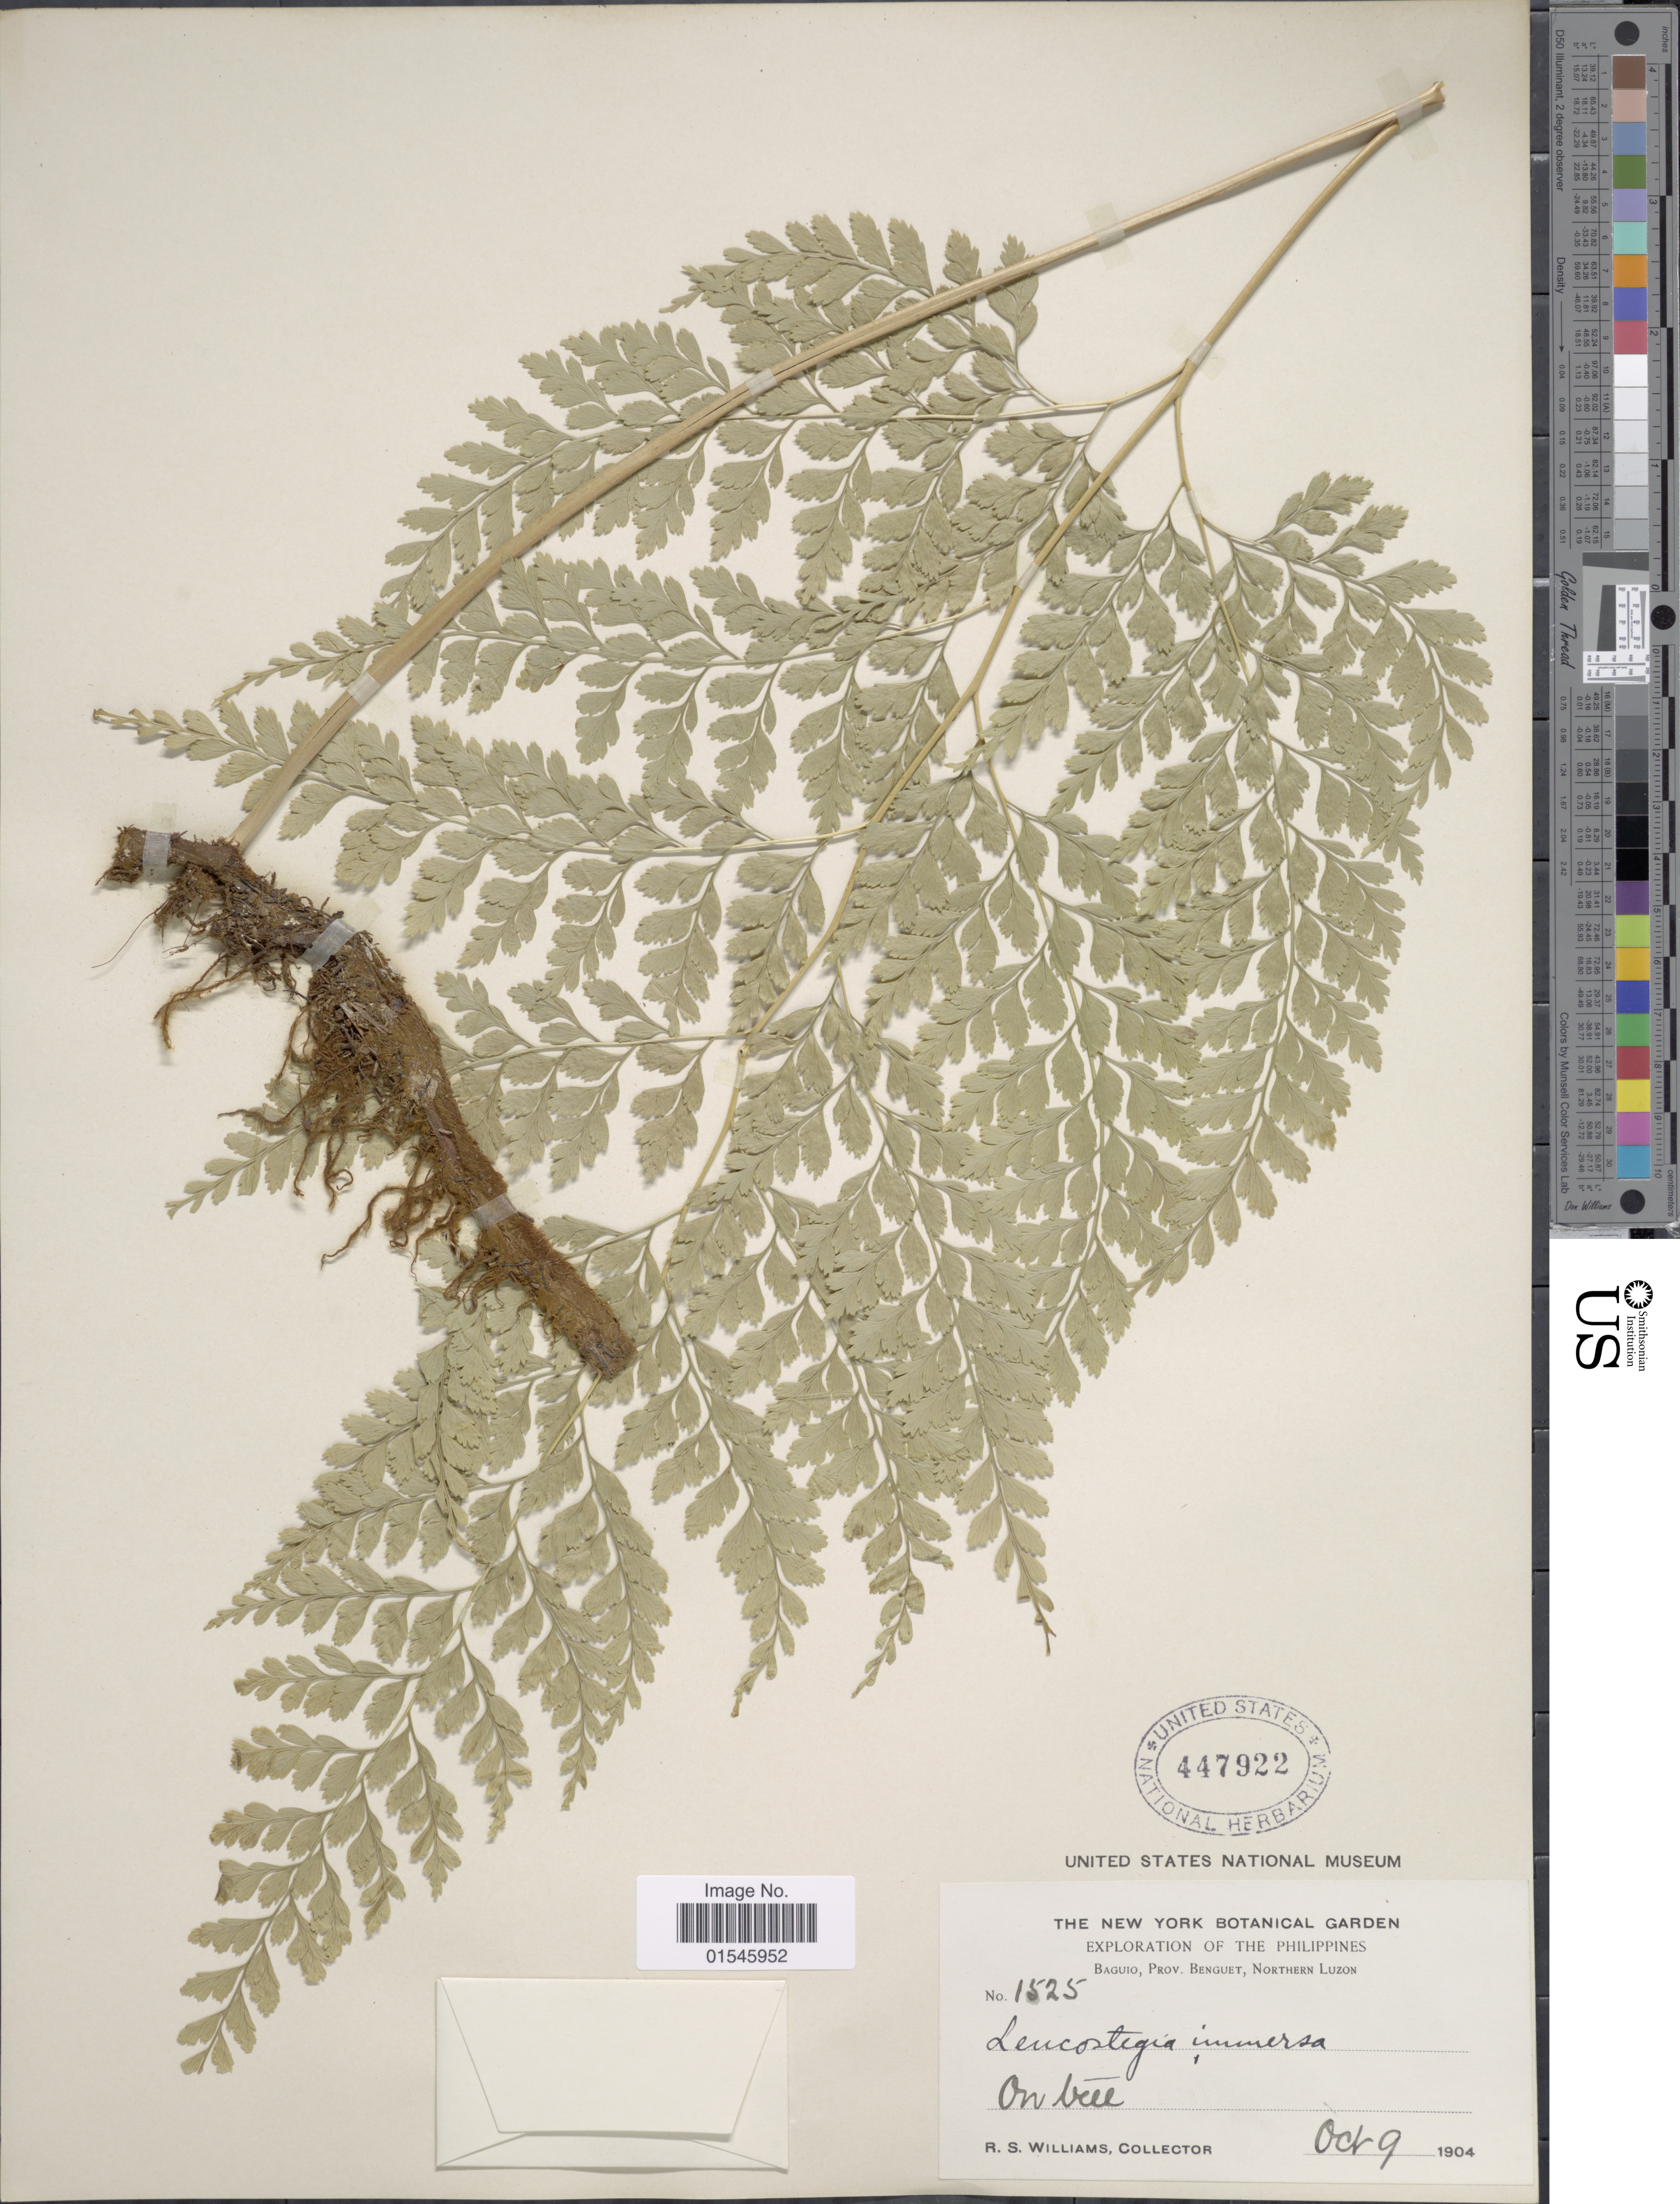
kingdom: Plantae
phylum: Tracheophyta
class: Polypodiopsida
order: Polypodiales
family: Hypodematiaceae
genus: Leucostegia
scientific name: Leucostegia truncata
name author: (D. Don) Fraser-Jenk.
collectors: R. S. Williams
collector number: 1525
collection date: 1904-10-09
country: Philippines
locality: Baguio, prov. Benguet, Northern Luzon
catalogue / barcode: US 447922